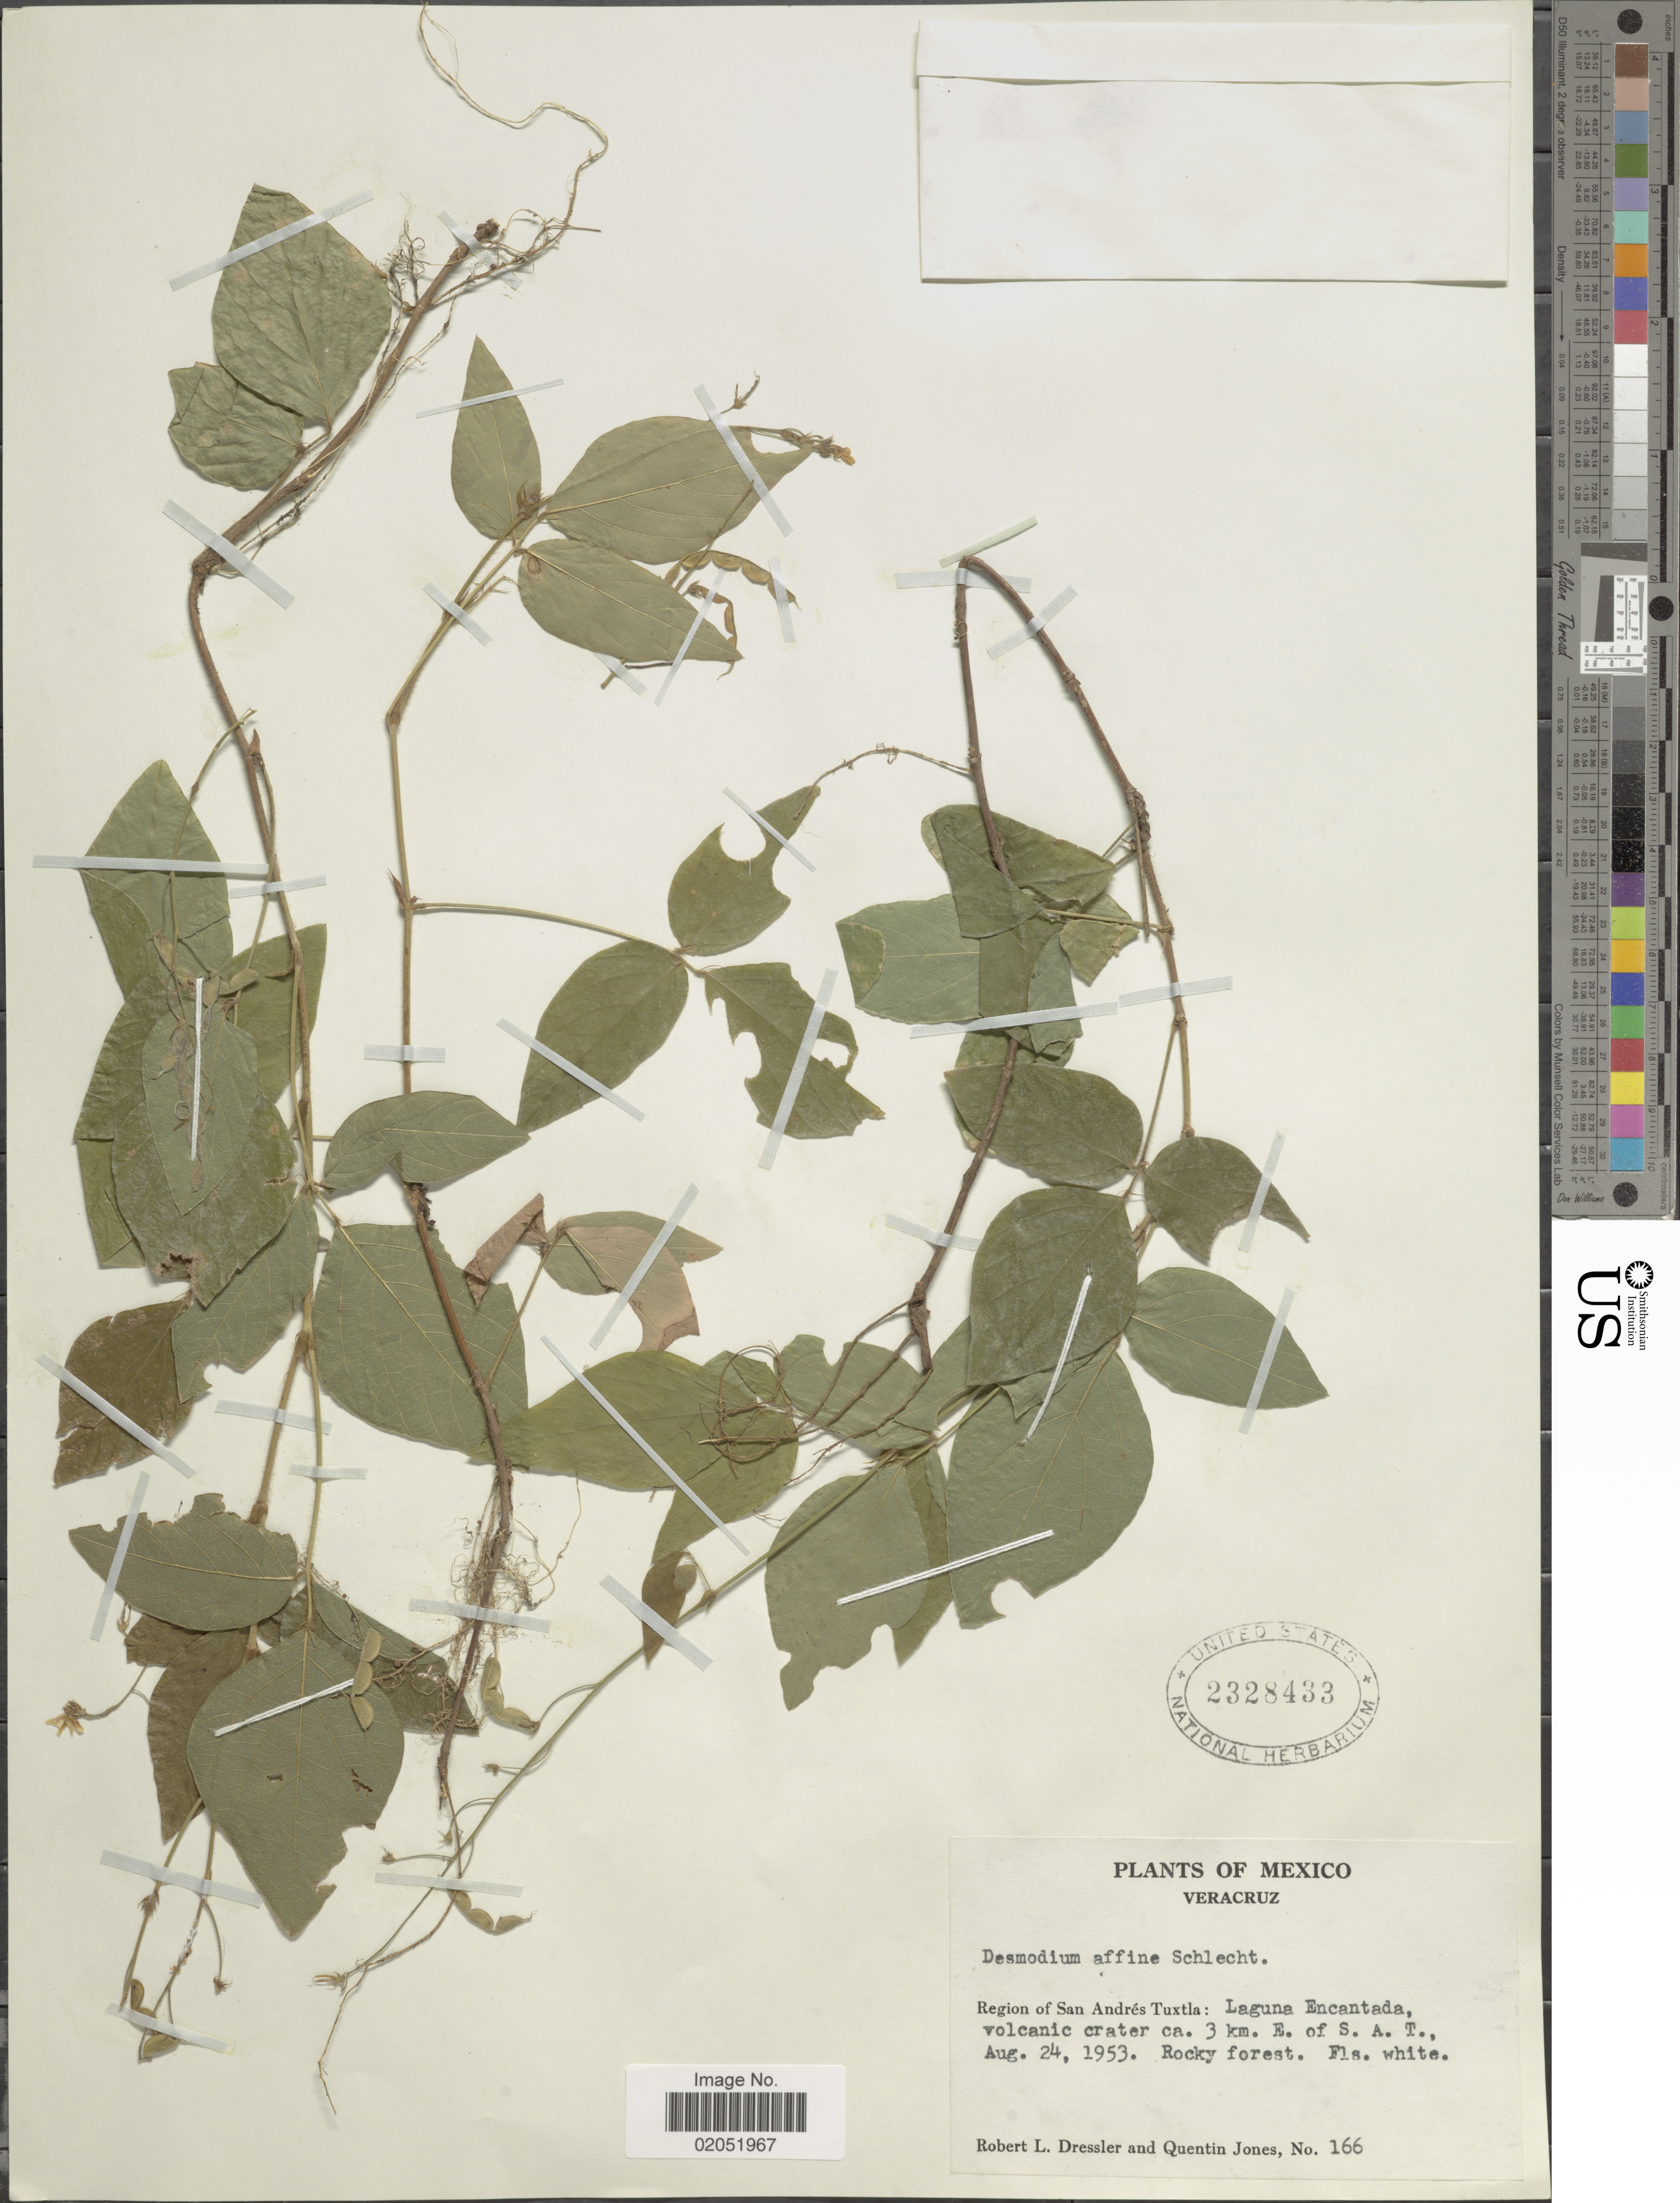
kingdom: Plantae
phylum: Tracheophyta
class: Magnoliopsida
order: Fabales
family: Fabaceae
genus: Desmodium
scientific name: Desmodium affine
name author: Schltdl.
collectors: R. Dressler & Q. Jones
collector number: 166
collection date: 1953-08-24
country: Mexico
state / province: Veracruz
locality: Region of San Andres Tuxtla: Laguna Encantada, ca 3 km E of S. A. T.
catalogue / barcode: US 2328433